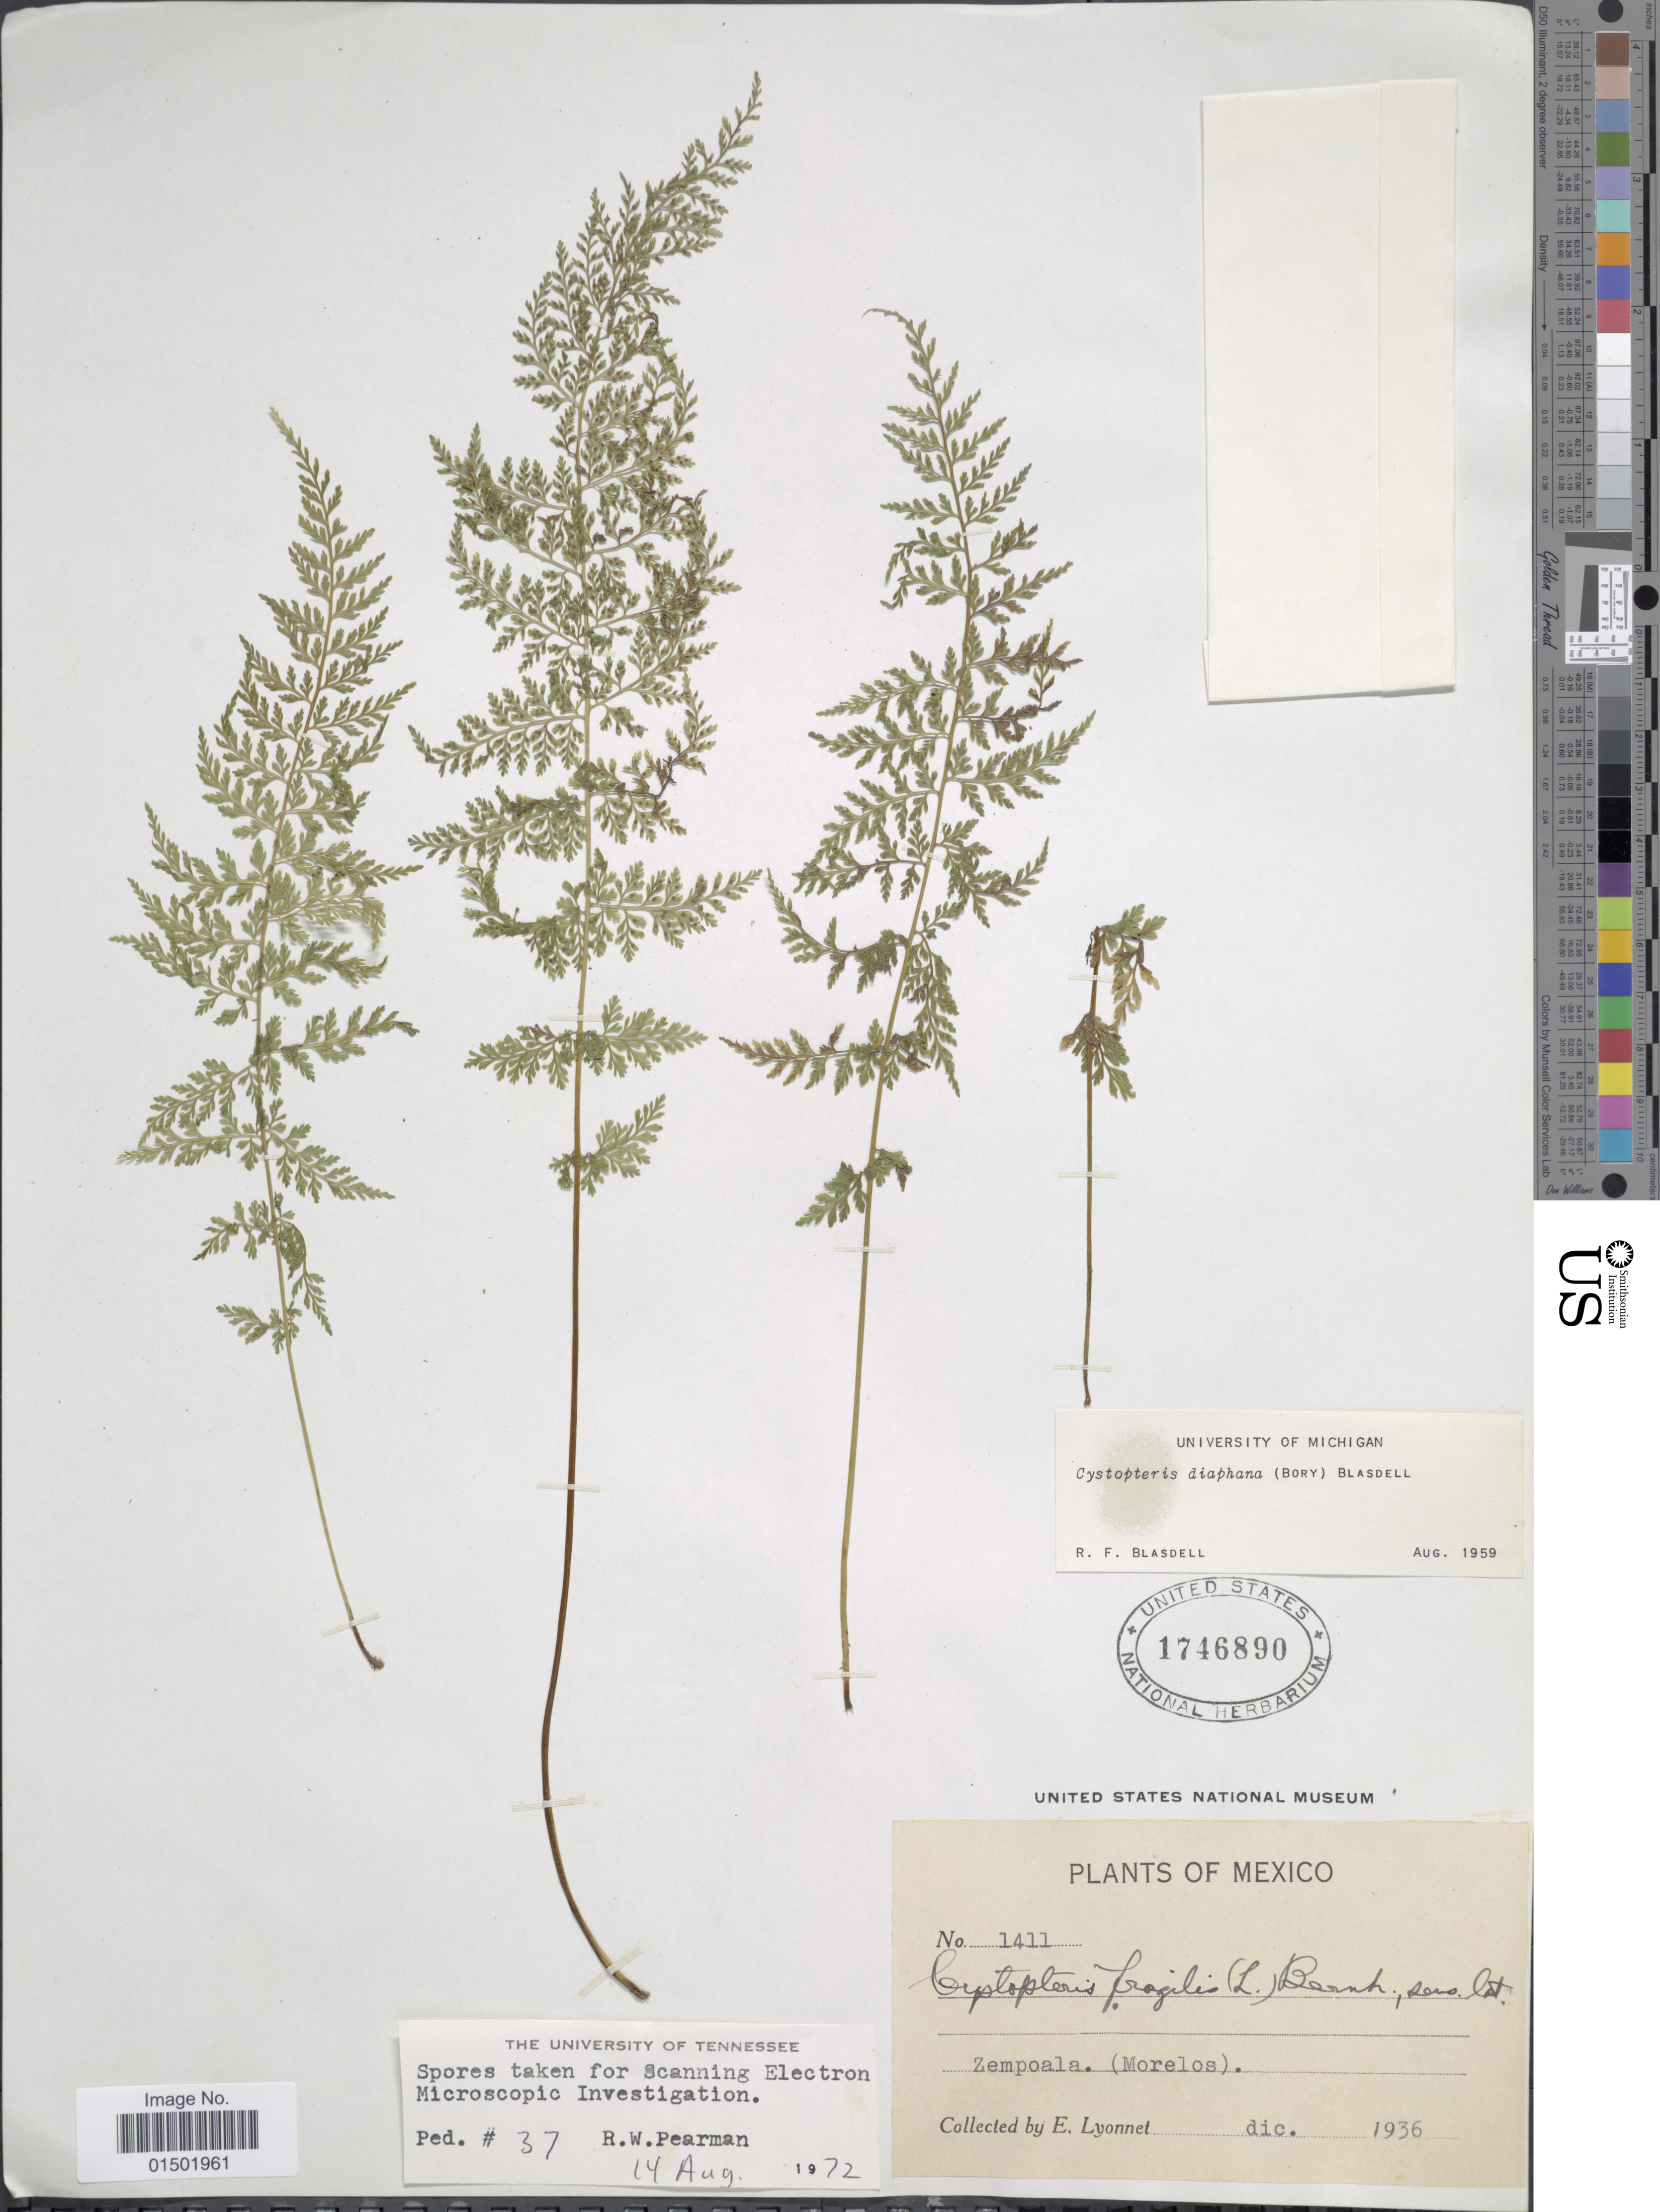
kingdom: Plantae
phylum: Tracheophyta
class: Polypodiopsida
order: Polypodiales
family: Cystopteridaceae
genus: Cystopteris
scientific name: Cystopteris diaphana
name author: (Bory) Blasdell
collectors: E. Lyonnet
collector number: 1411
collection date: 1936-12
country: Mexico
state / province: Morelos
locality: Zempoala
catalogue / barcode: US 1746890